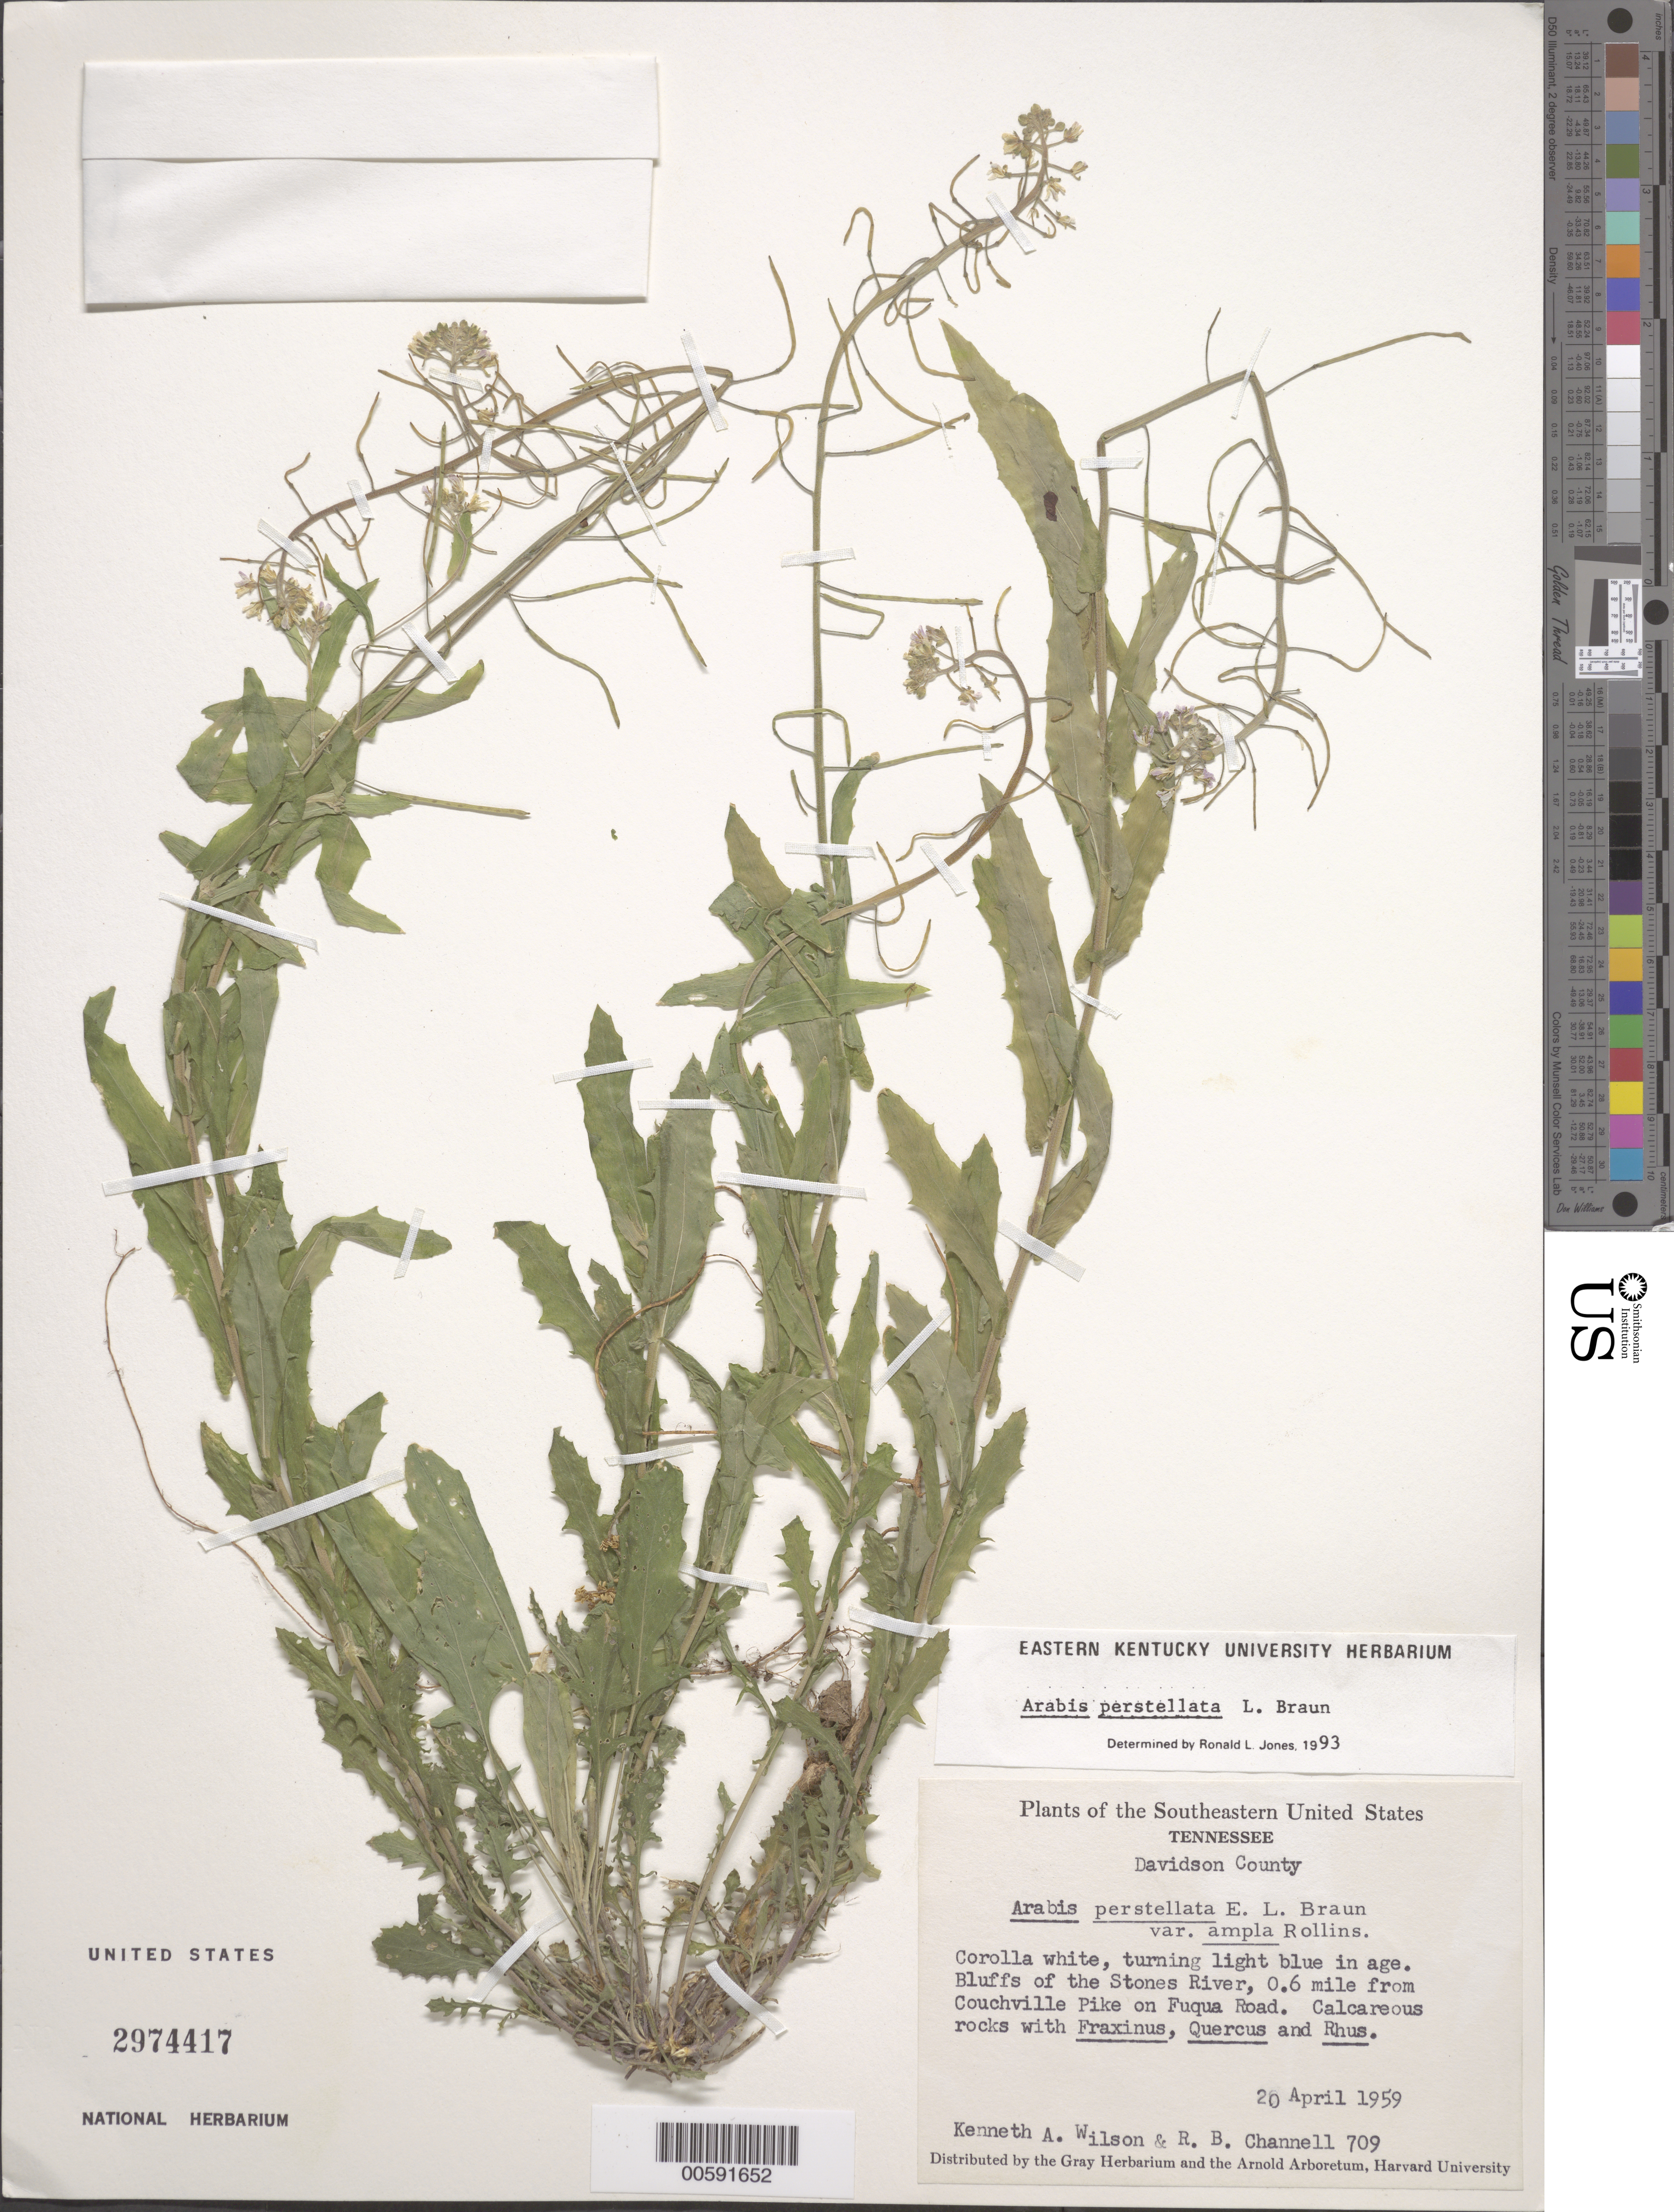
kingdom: Plantae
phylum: Tracheophyta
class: Magnoliopsida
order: Brassicales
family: Brassicaceae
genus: Arabis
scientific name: Arabis perstellata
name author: E.L. Braun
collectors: K. A. Wilson & R. B. Channell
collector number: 709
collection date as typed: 20 Apr 1959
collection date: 1959-04-20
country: United States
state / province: Tennessee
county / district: Davidson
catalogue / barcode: US 2974417